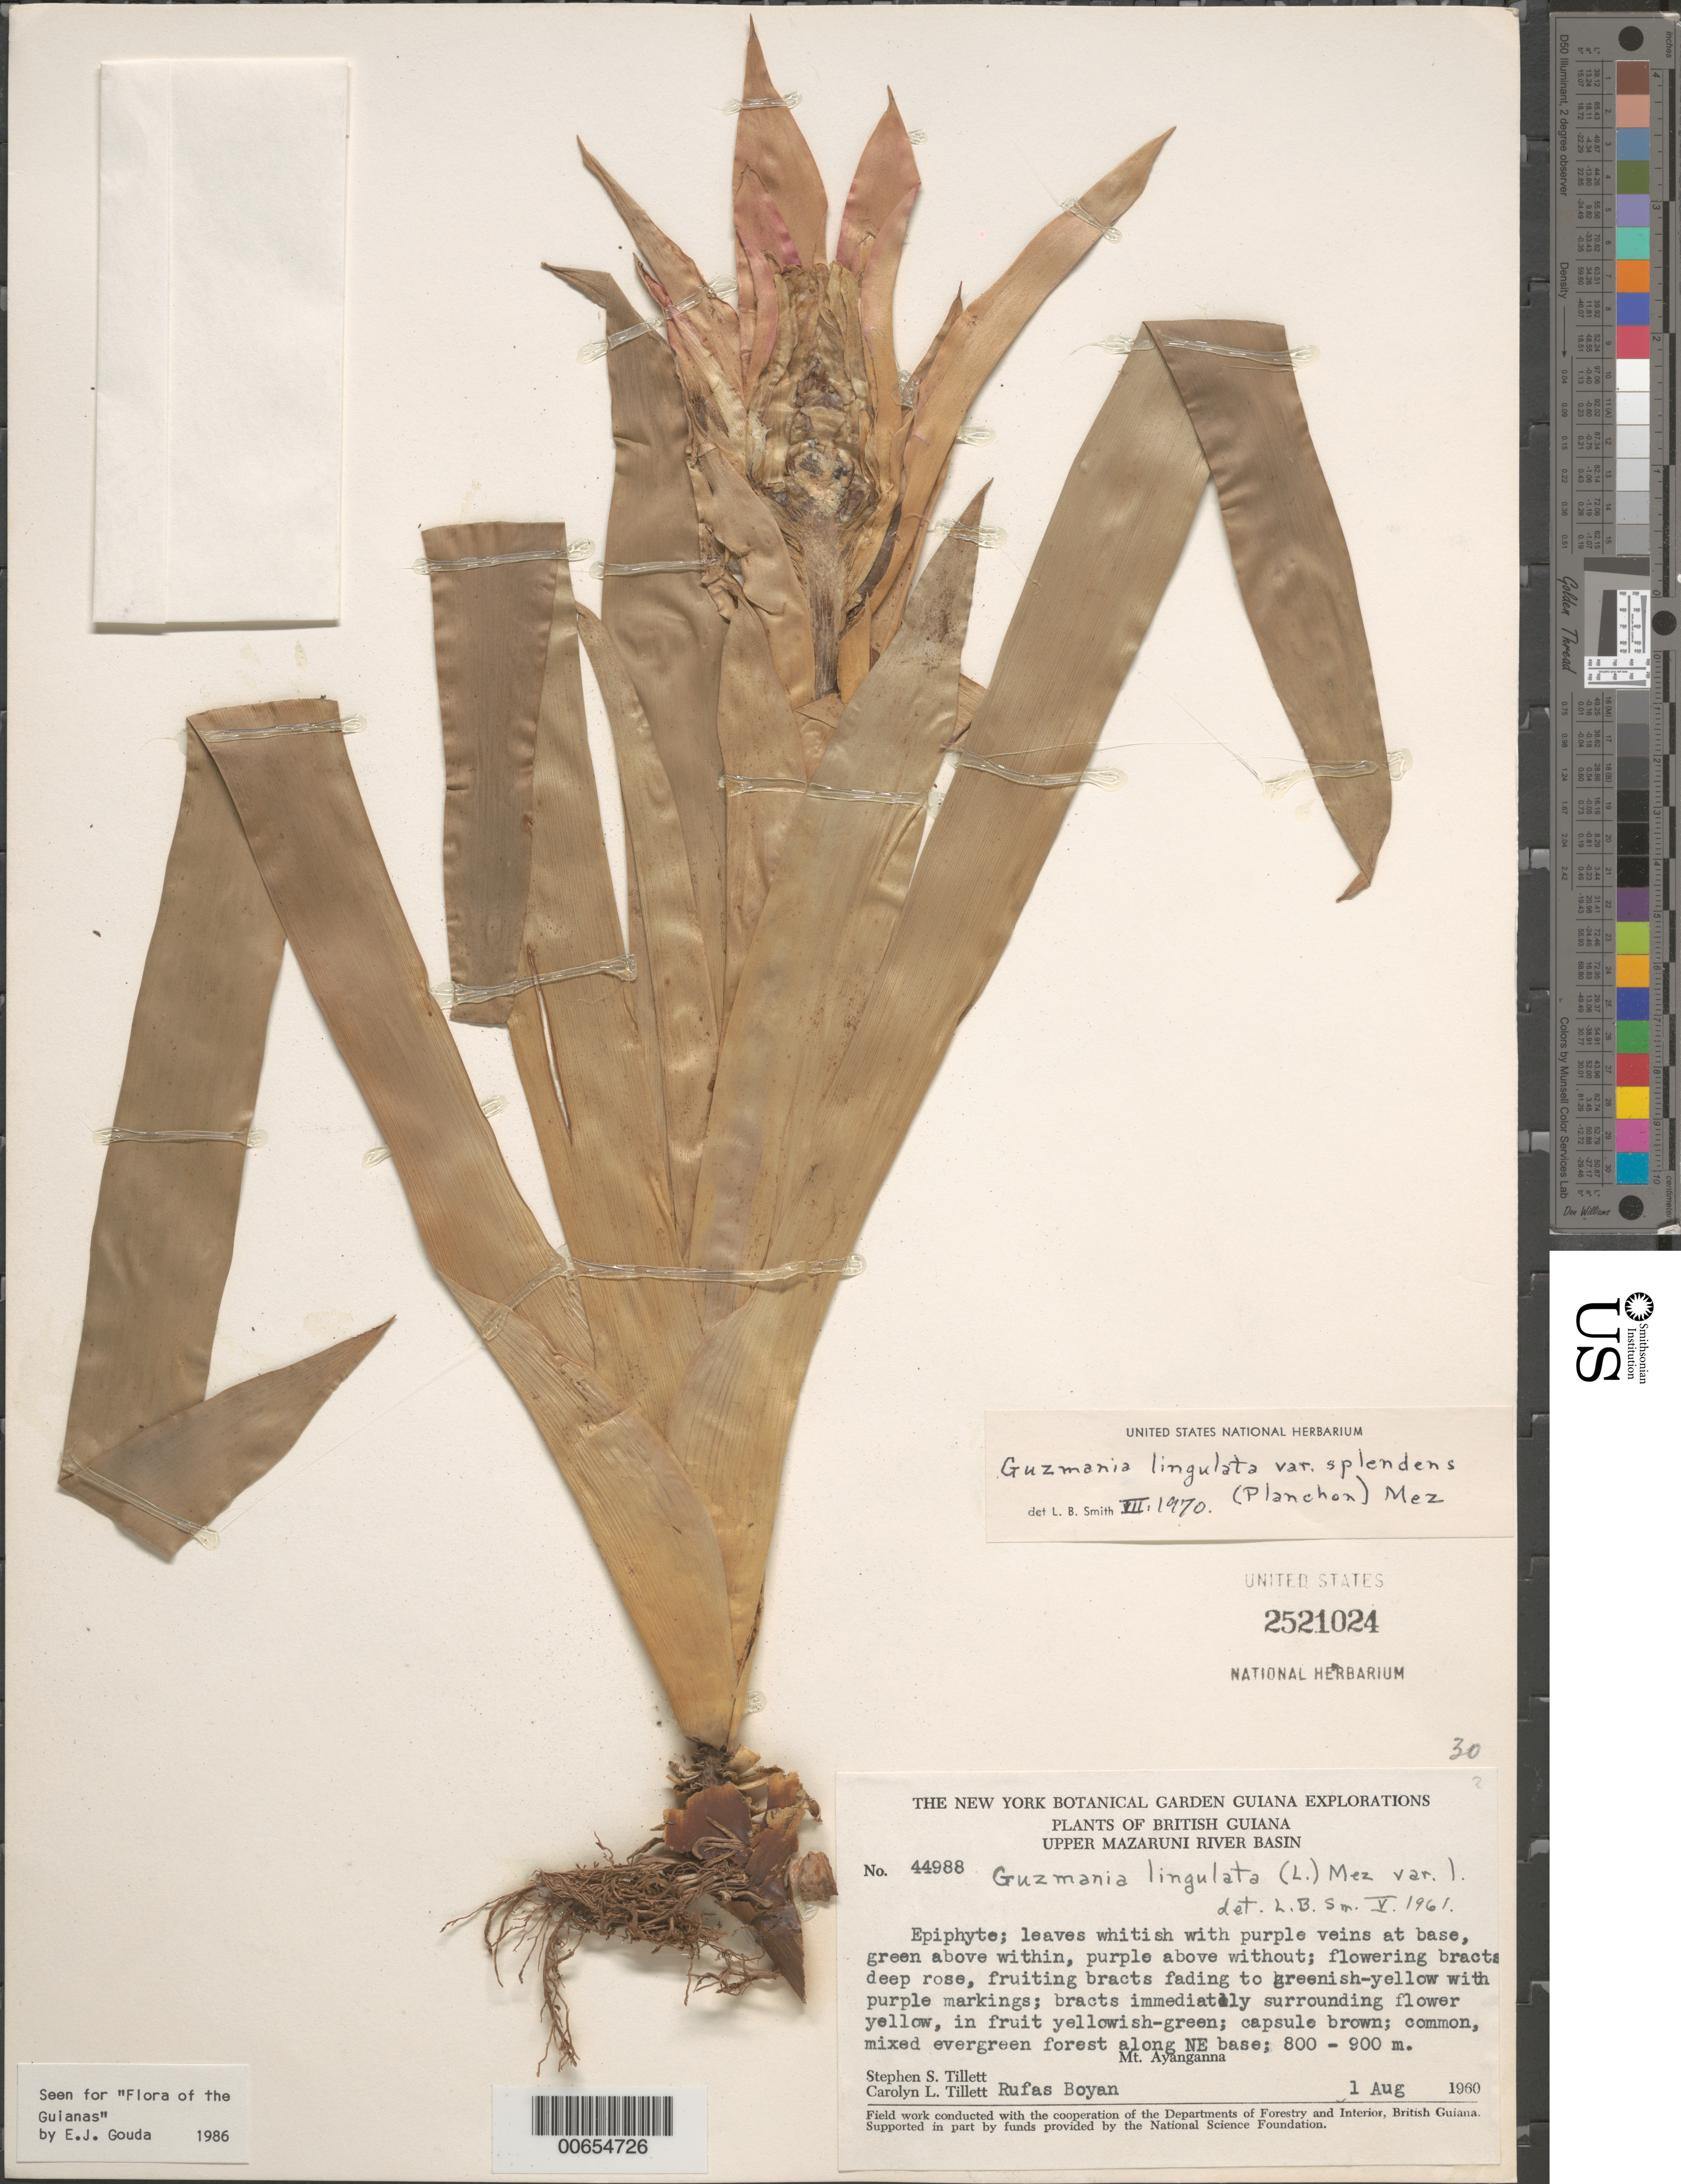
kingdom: Plantae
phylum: Tracheophyta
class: Liliopsida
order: Poales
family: Bromeliaceae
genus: Guzmania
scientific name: Guzmania lingulata var. splendens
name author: (Planch.) Mez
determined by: Gouda, E. J.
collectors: S. S. Tillett, C. L. Tillett & R. Boyan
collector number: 44988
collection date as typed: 1-Aug-60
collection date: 1960-08-01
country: Guyana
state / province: Cuyuni-Mazaruni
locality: Mt. Ayanganna, NE side of, Upper Mazaruni R Basin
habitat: Mixed evergreen forest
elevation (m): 800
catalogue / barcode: US 2521024